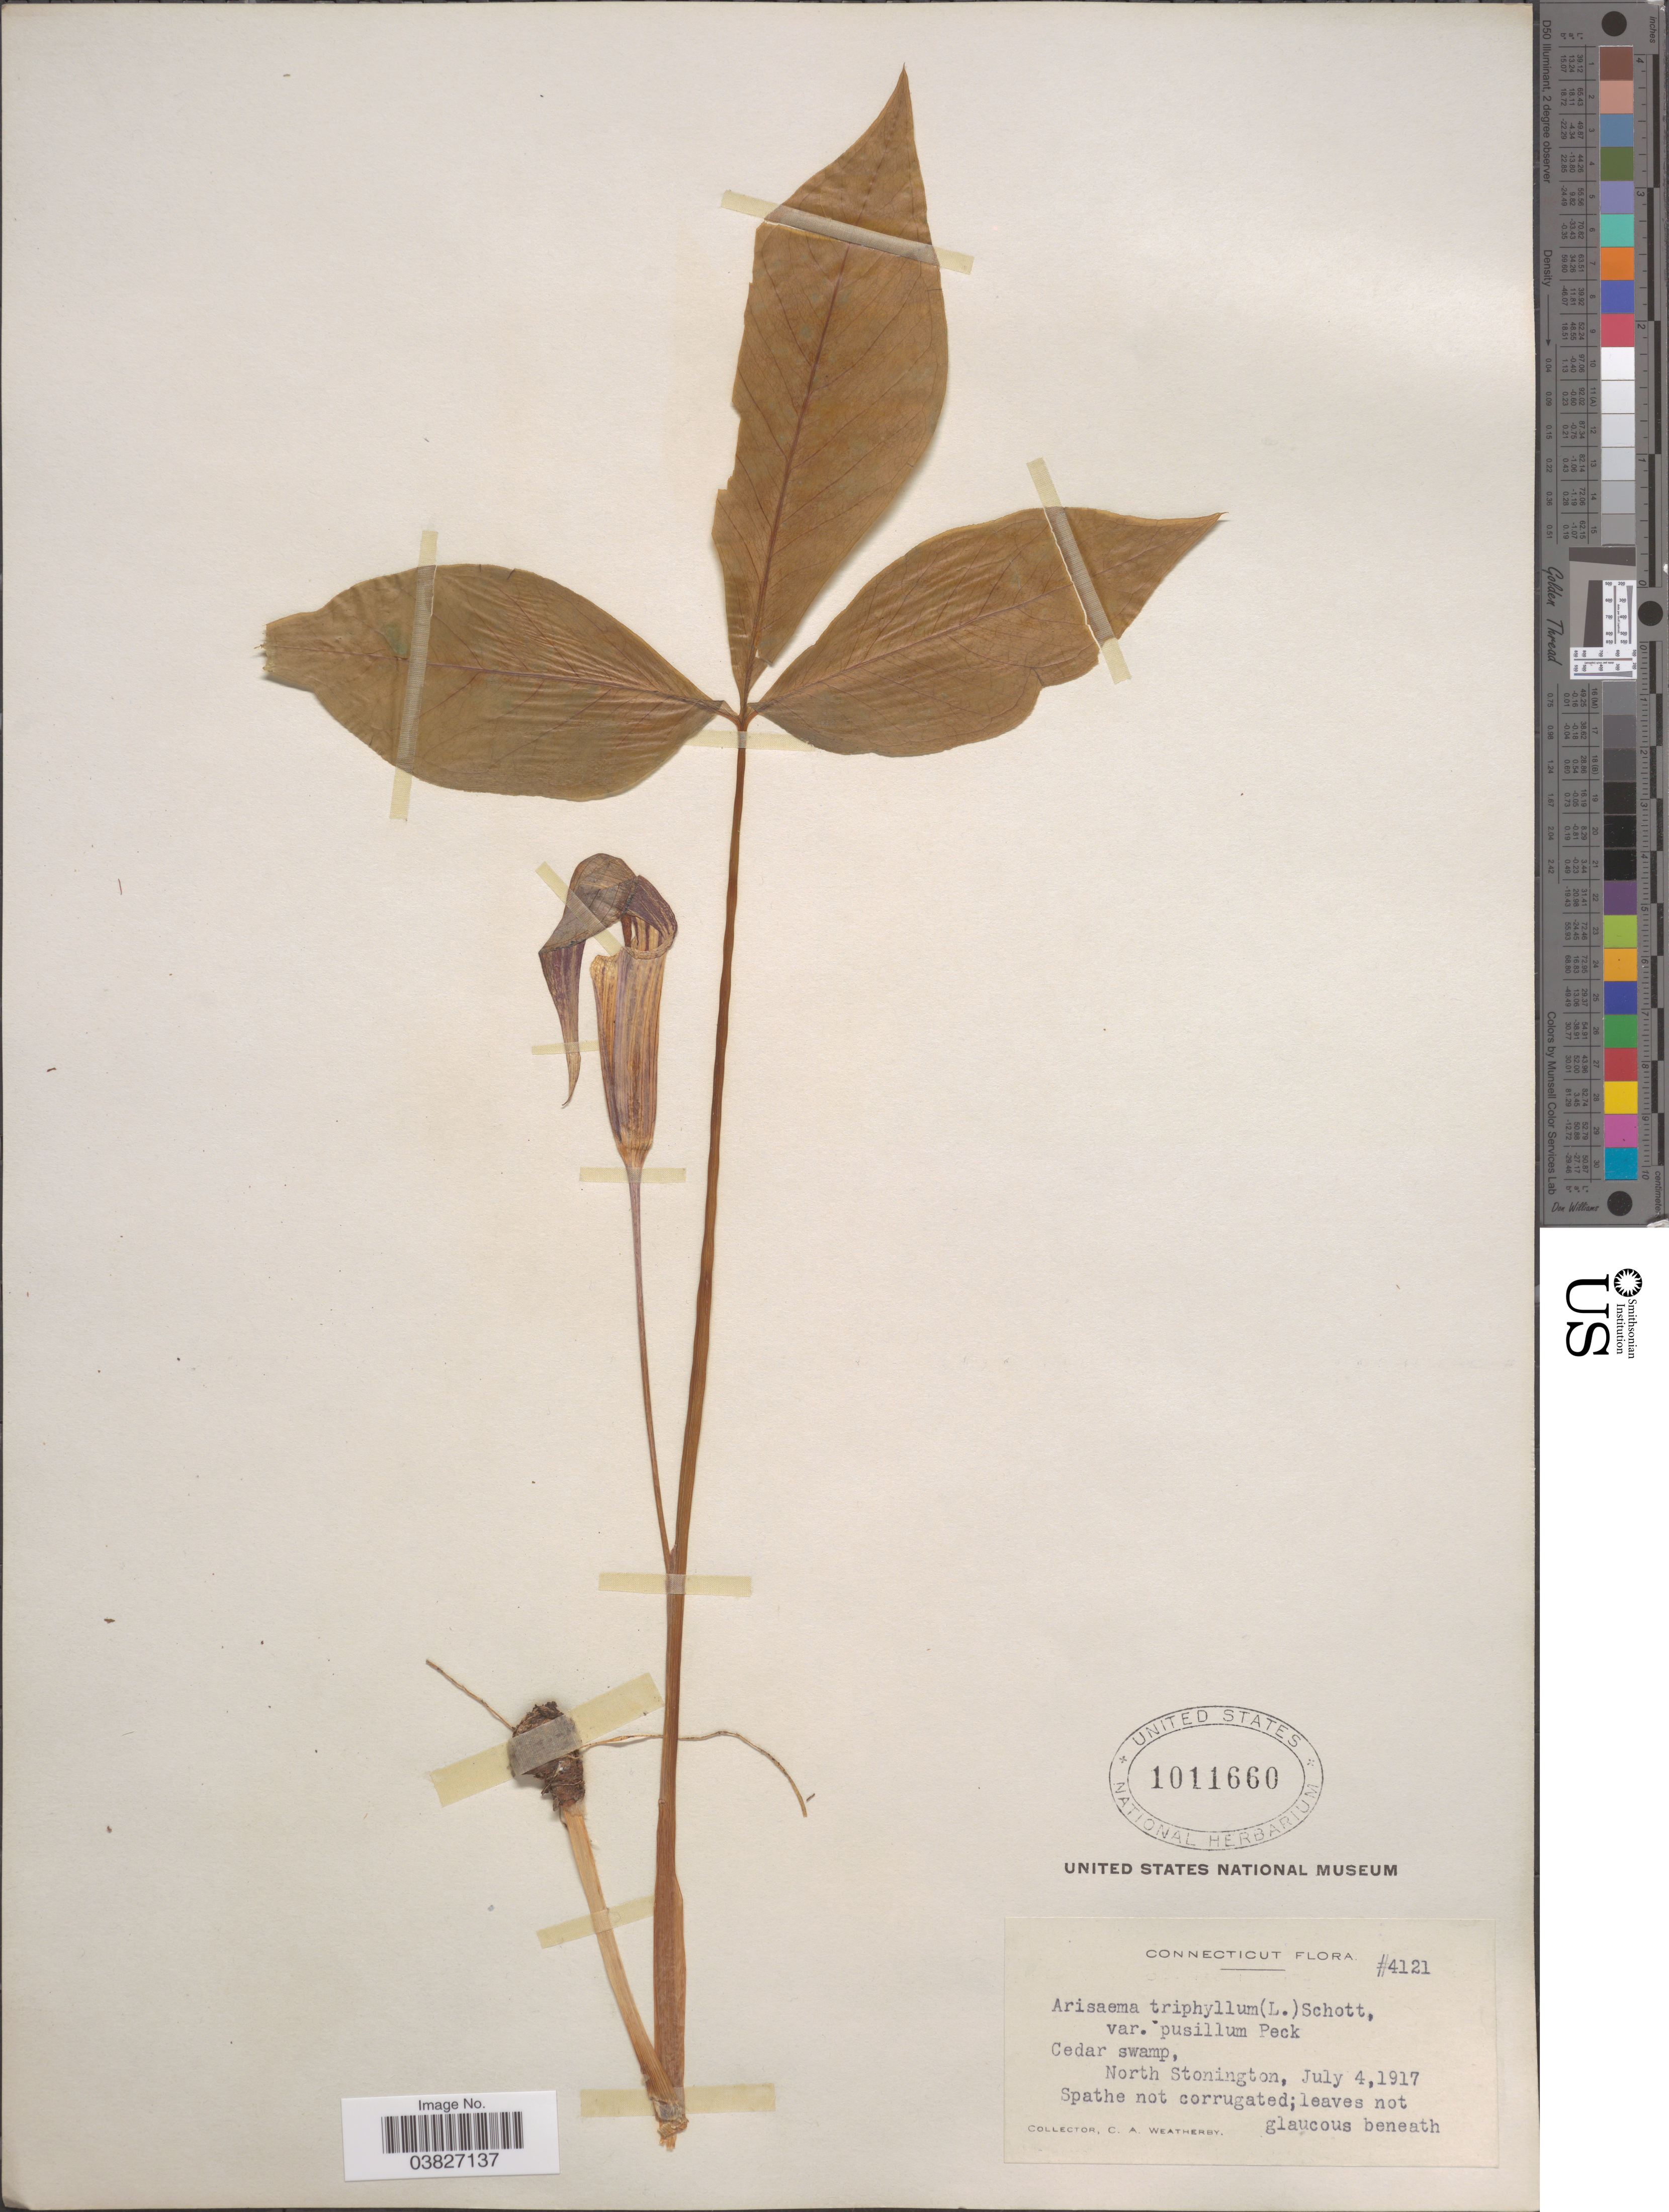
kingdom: Plantae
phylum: Tracheophyta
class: Liliopsida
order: Alismatales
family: Araceae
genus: Arisaema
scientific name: Arisaema triphyllum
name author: (L.) Schott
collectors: C. A. Weatherby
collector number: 4121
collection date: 1917-07-04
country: United States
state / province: Connecticut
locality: North Stonington.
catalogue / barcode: US 1011660